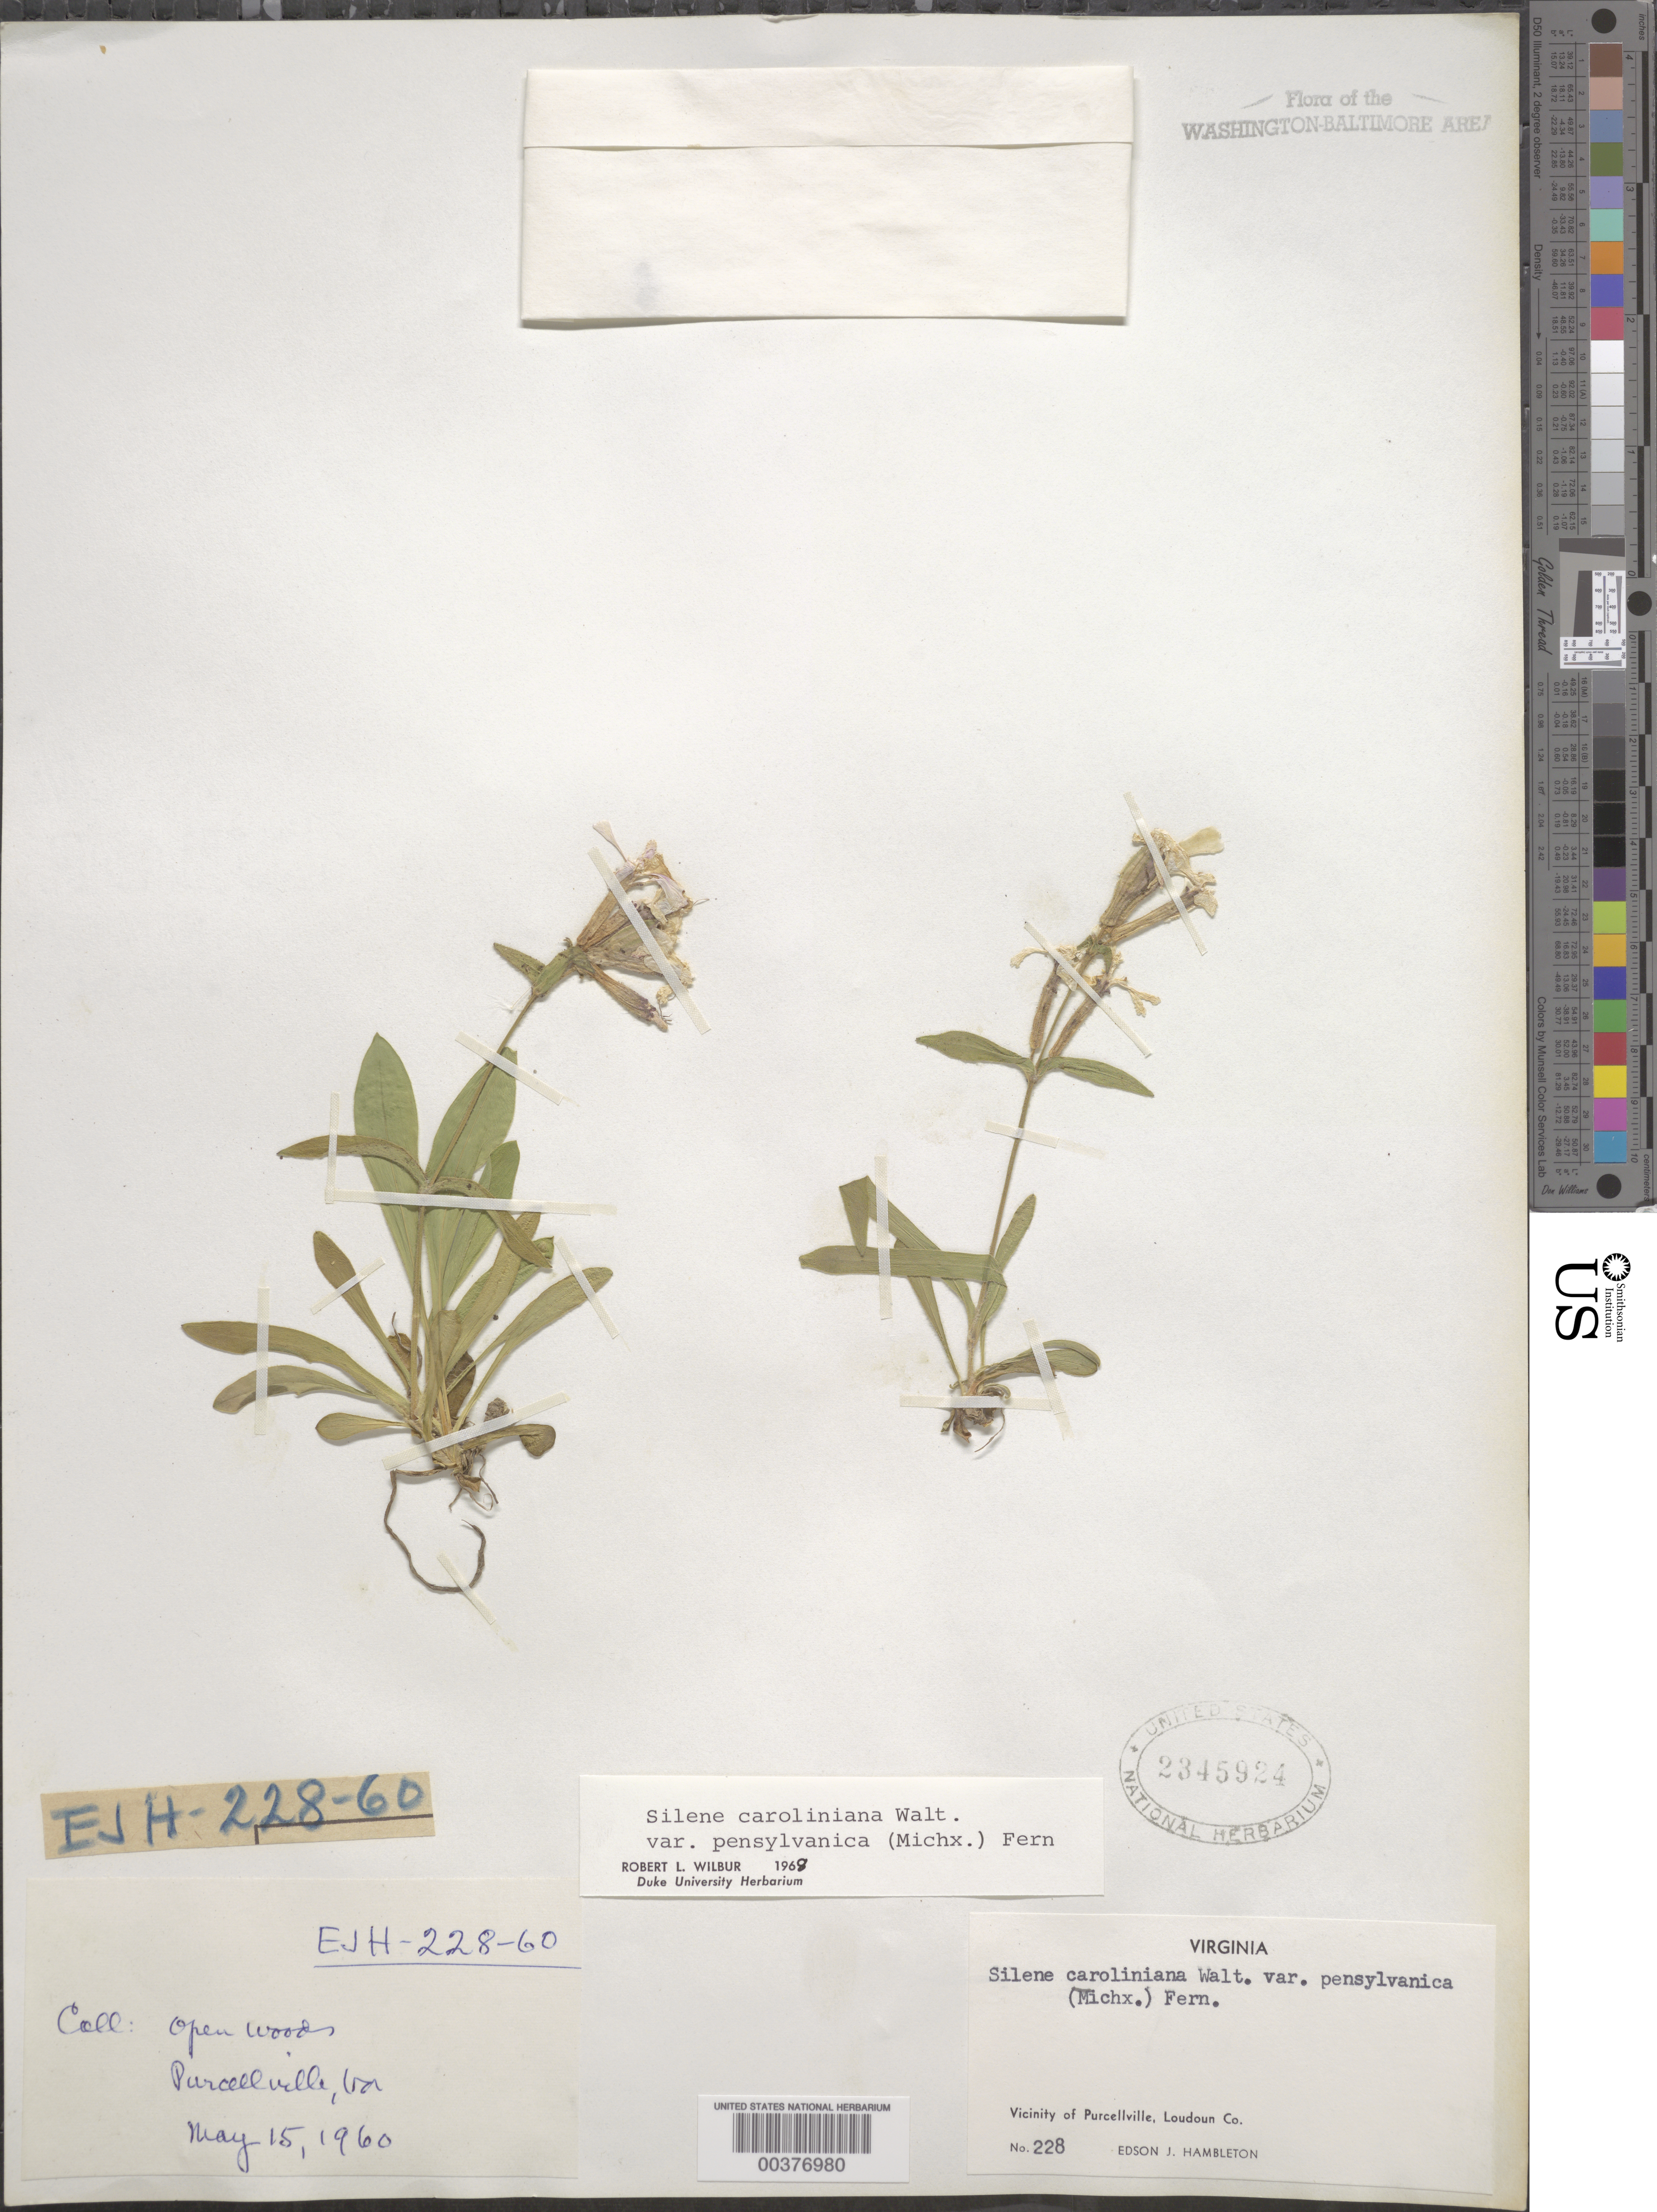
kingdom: Plantae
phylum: Tracheophyta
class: Magnoliopsida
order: Caryophyllales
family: Caryophyllaceae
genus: Silene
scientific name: Silene caroliniana var. pensylvanica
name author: (Michx.) Fernald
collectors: E. Hambleton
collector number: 228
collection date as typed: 15 May 1960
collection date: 1960-05-15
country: United States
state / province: Virginia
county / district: Loudoun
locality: Purcellville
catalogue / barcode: US 2345924